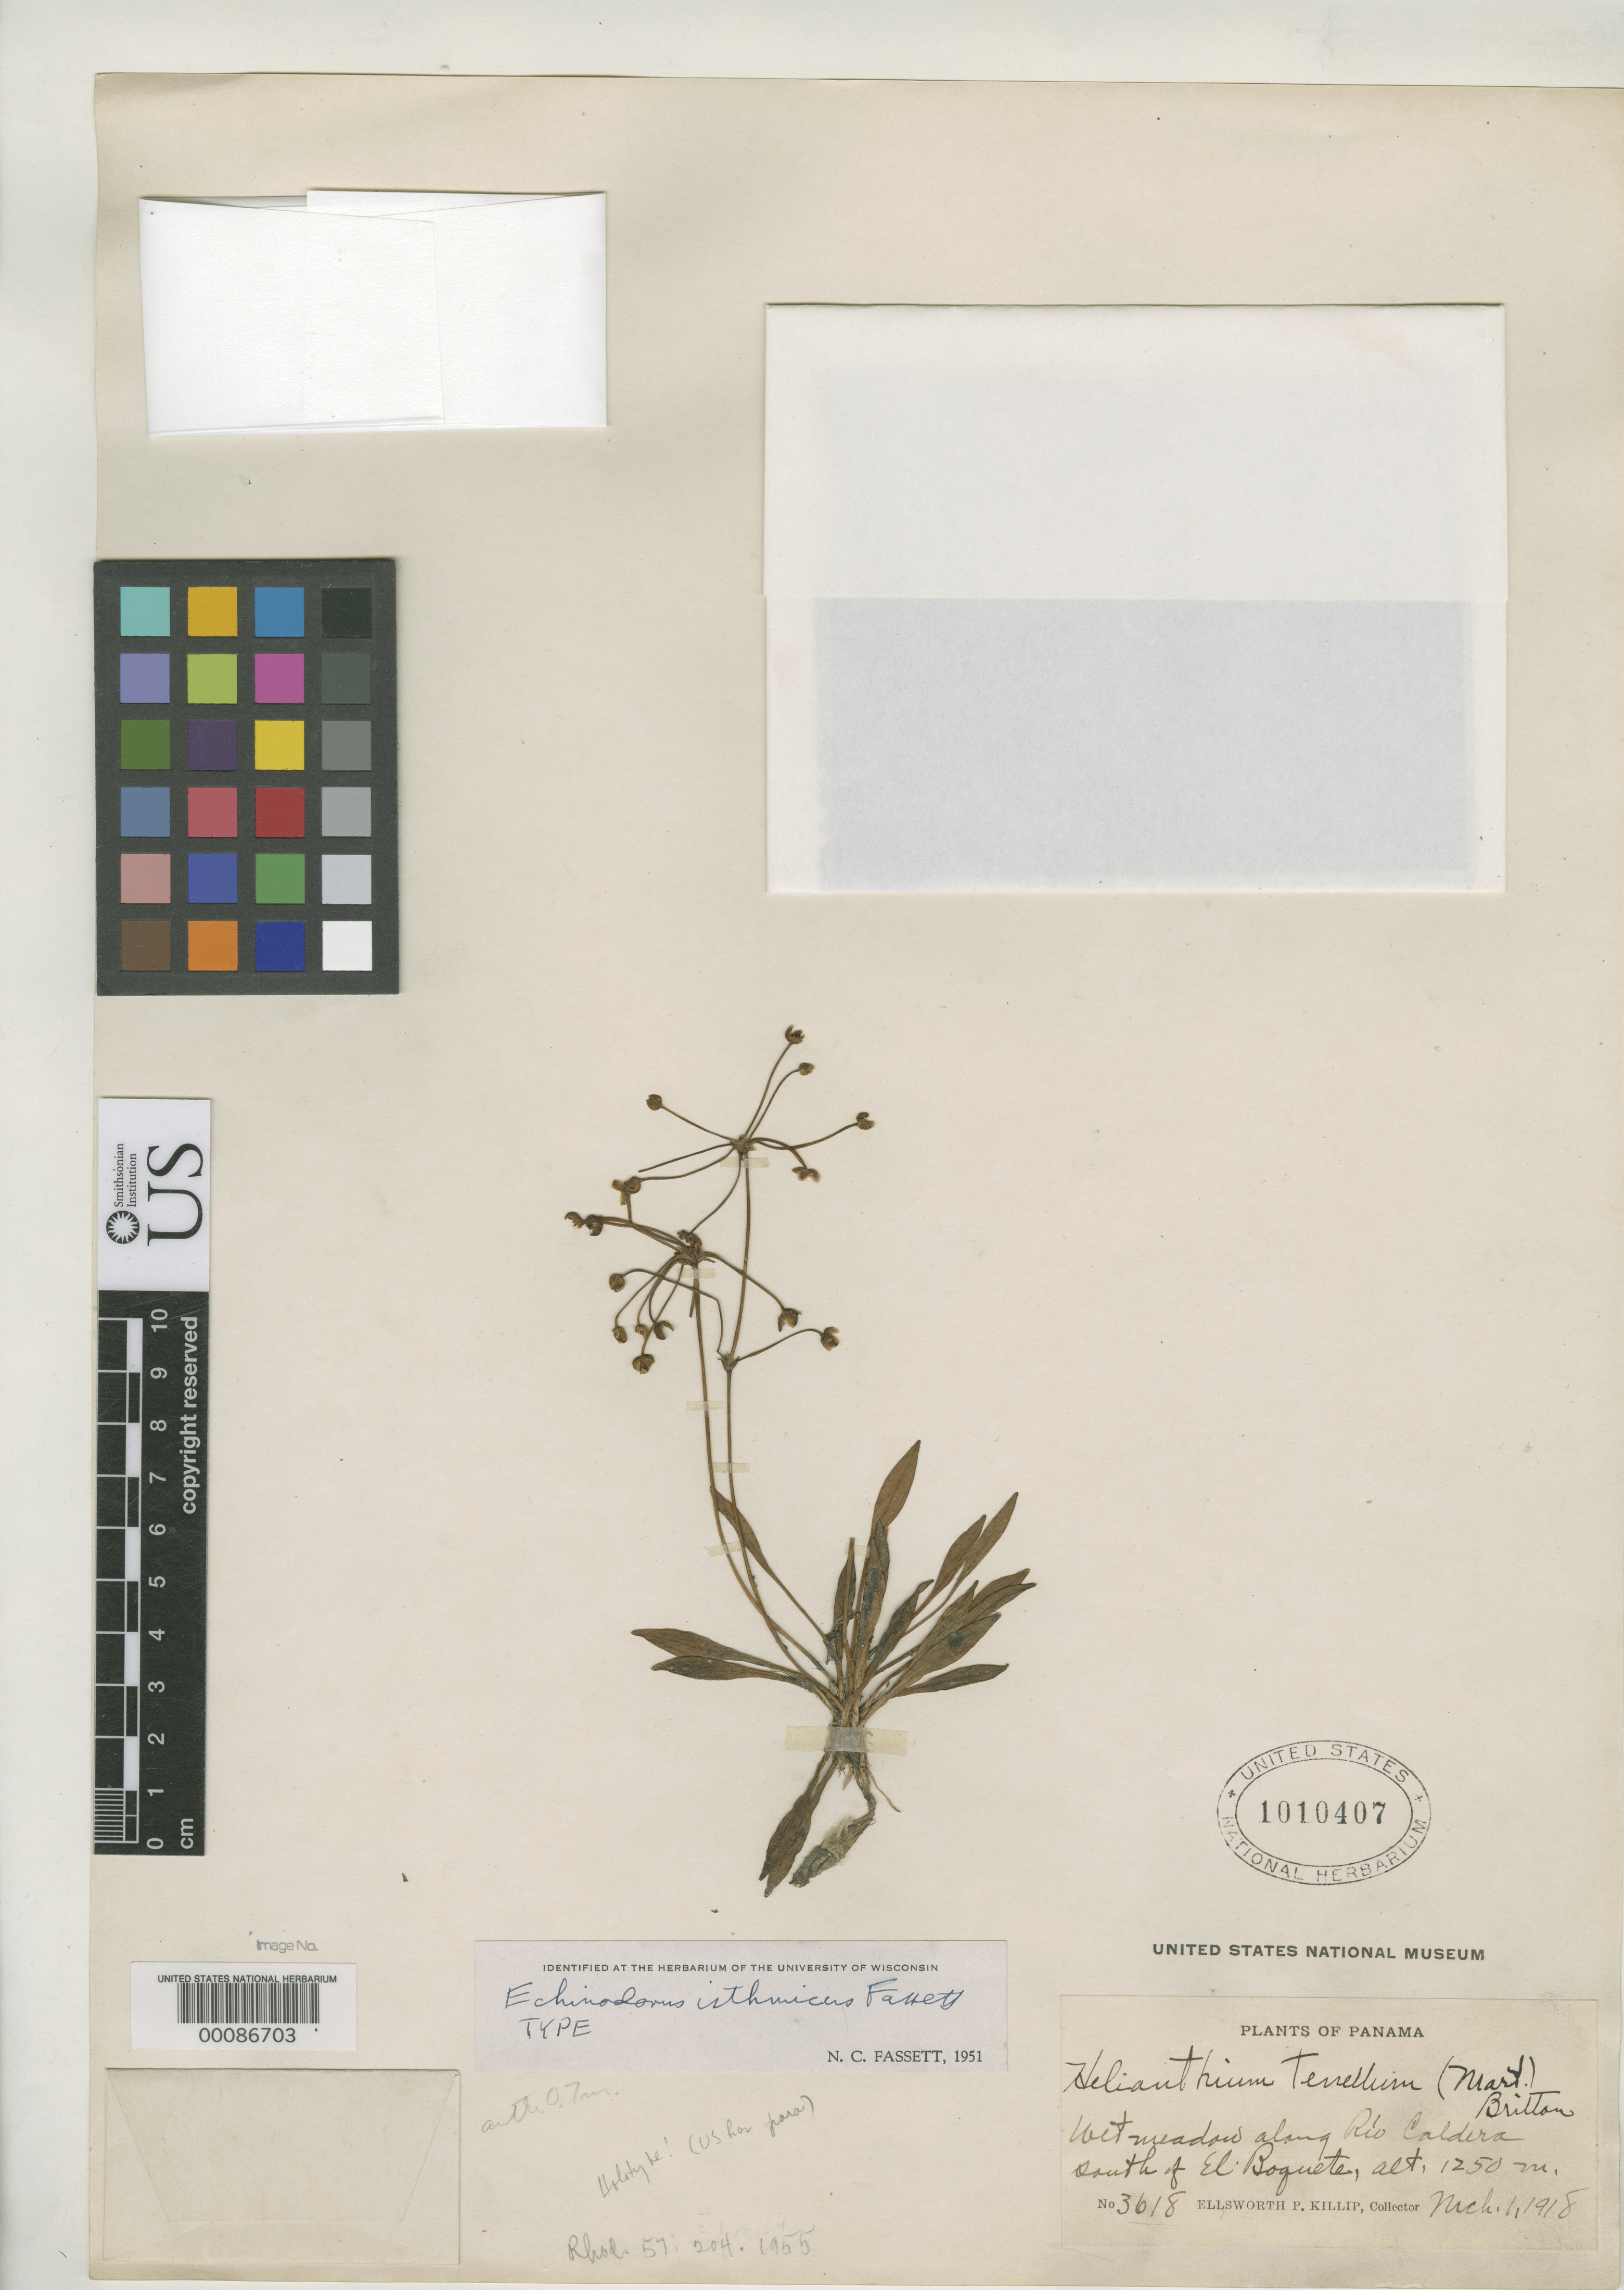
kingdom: Plantae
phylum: Tracheophyta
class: Liliopsida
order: Alismatales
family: Alismataceae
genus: Echinodorus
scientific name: Echinodorus isthmicus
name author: Fassett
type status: Holotype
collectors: E. P. Killip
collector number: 3618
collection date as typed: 01 Mar 1918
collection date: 1918-03-01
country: Panama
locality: Rio Caldera, south of El Boquete.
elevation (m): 1250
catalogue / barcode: US 1010407